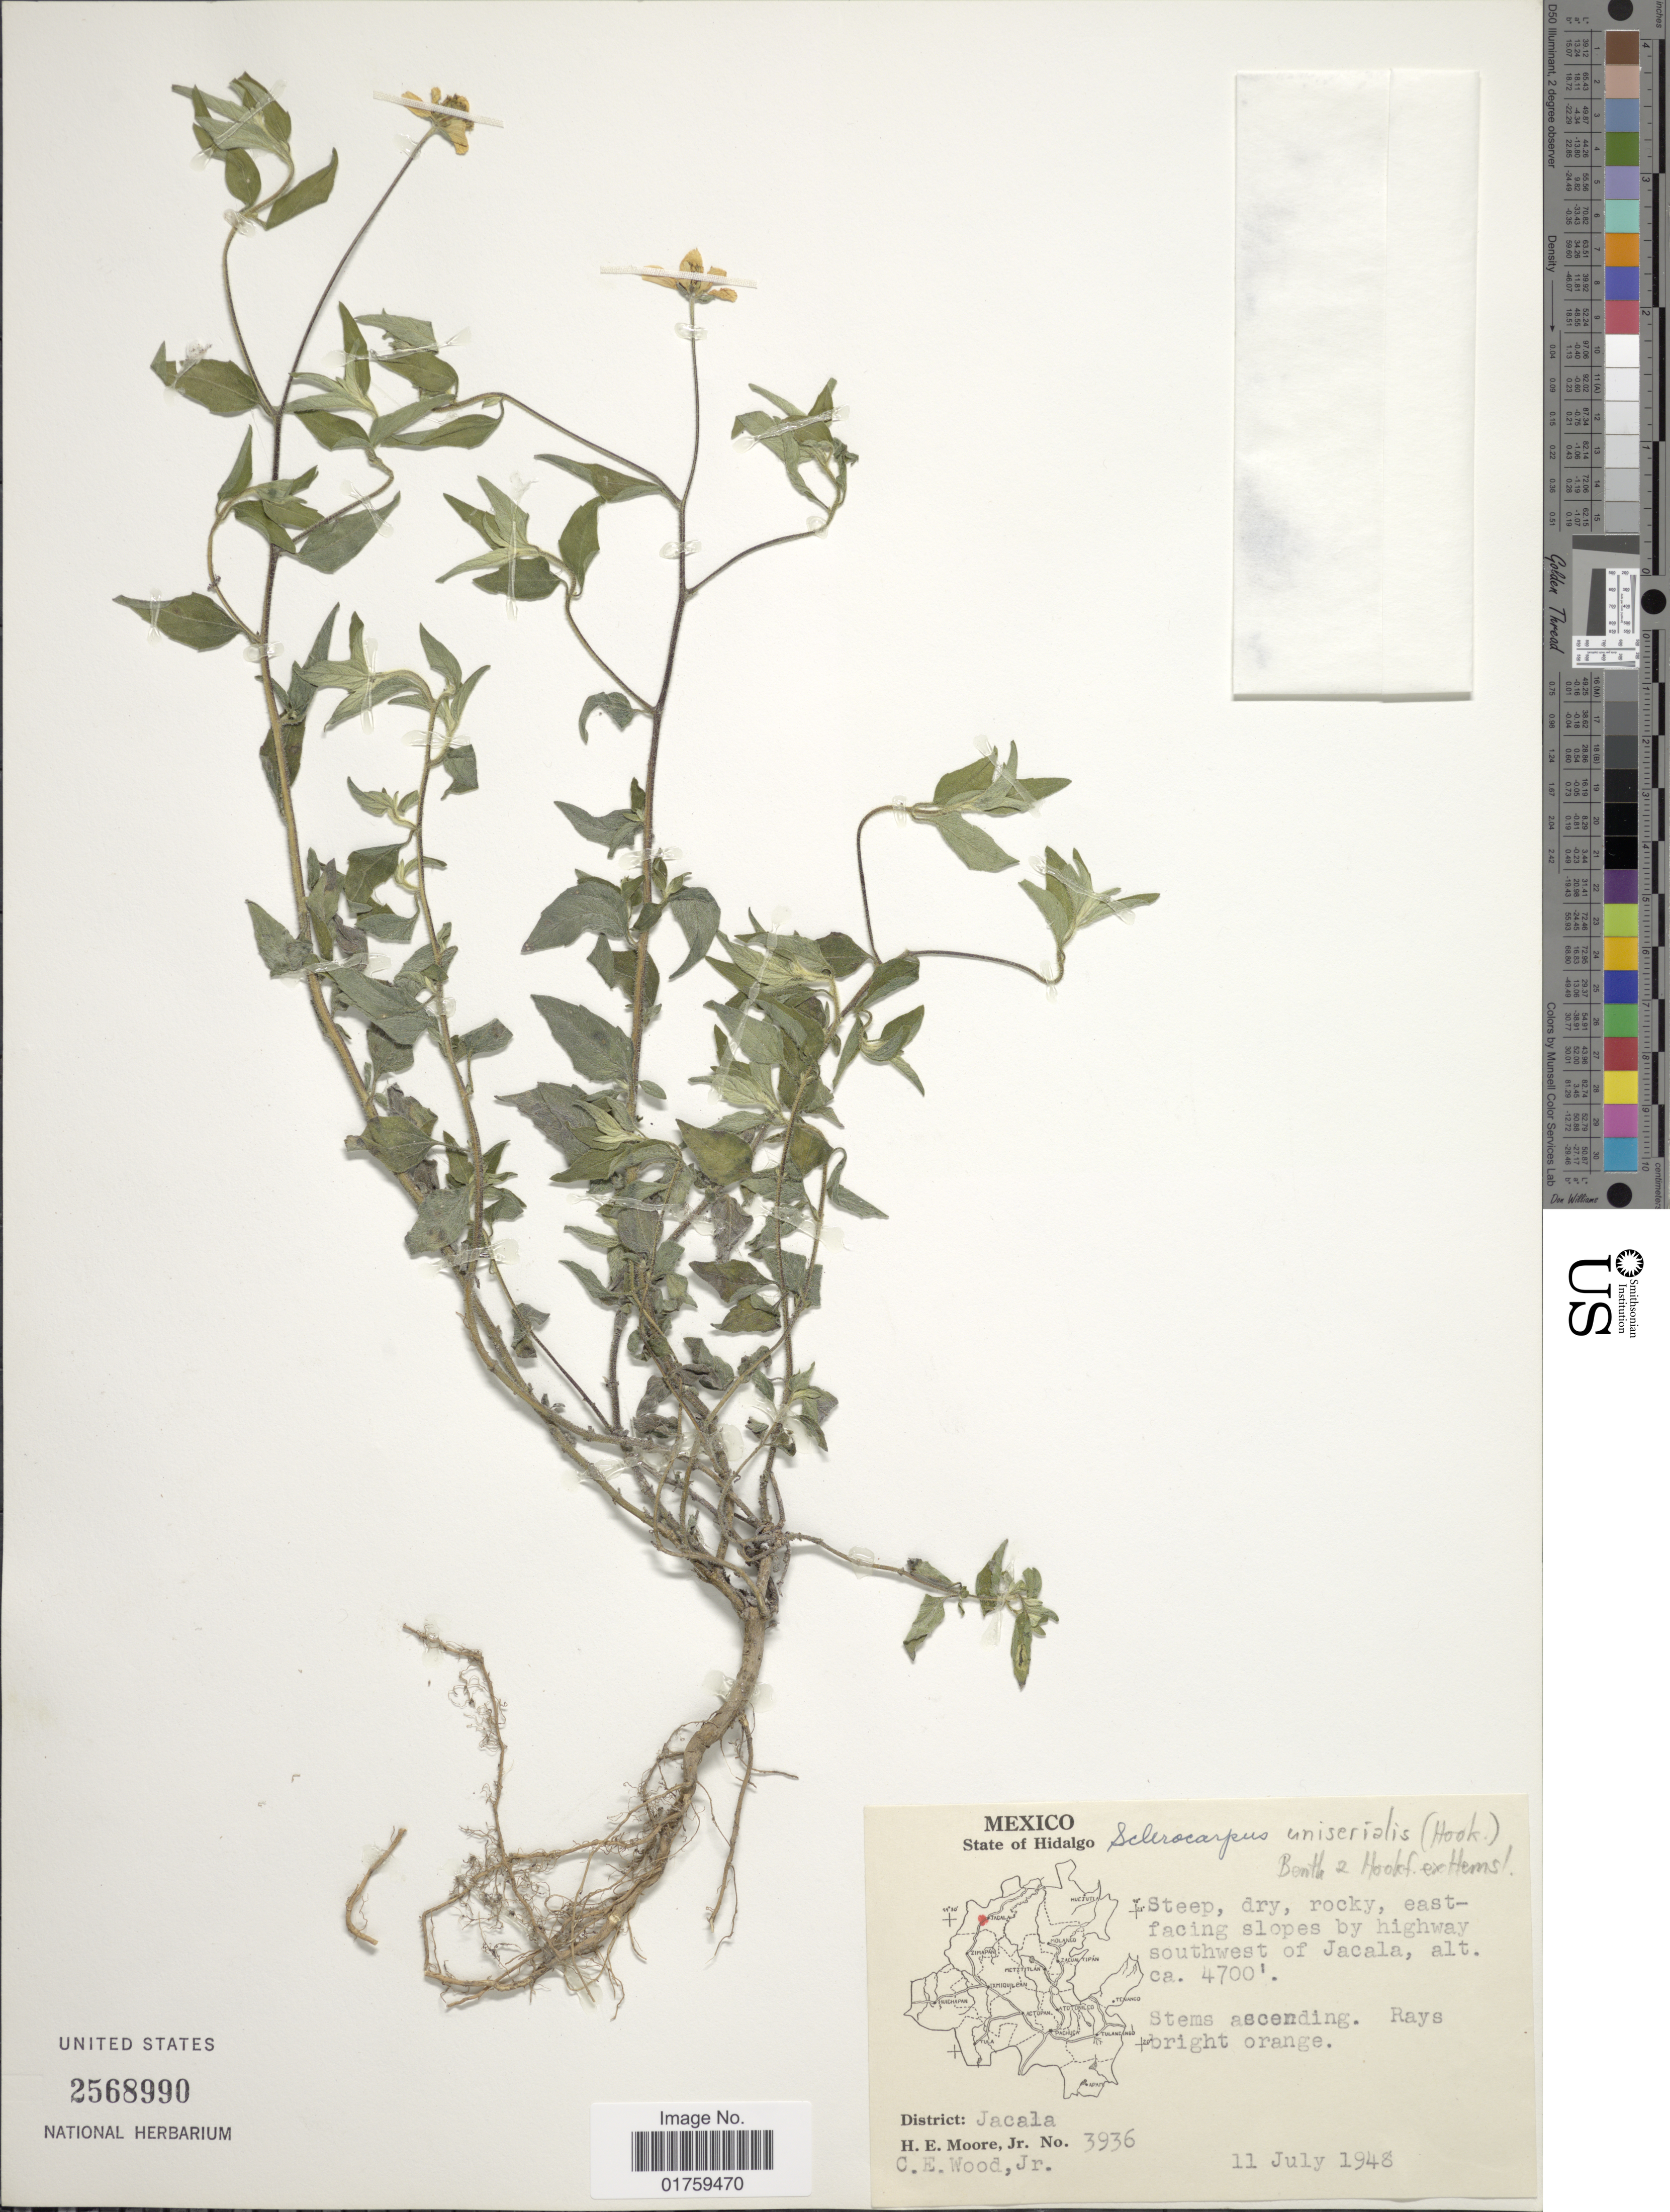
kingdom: Plantae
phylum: Tracheophyta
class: Magnoliopsida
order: Asterales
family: Asteraceae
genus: Sclerocarpus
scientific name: Sclerocarpus uniserialis var. frutescens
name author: (Brandegee) Feddema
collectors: H. Moore & C. Wood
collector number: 3936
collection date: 1948-07-11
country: Mexico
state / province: Hidalgo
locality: State of Hidalgo. east-facing slopes by highway southwest of Jacala. District: jacala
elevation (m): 1433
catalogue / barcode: US 2568990